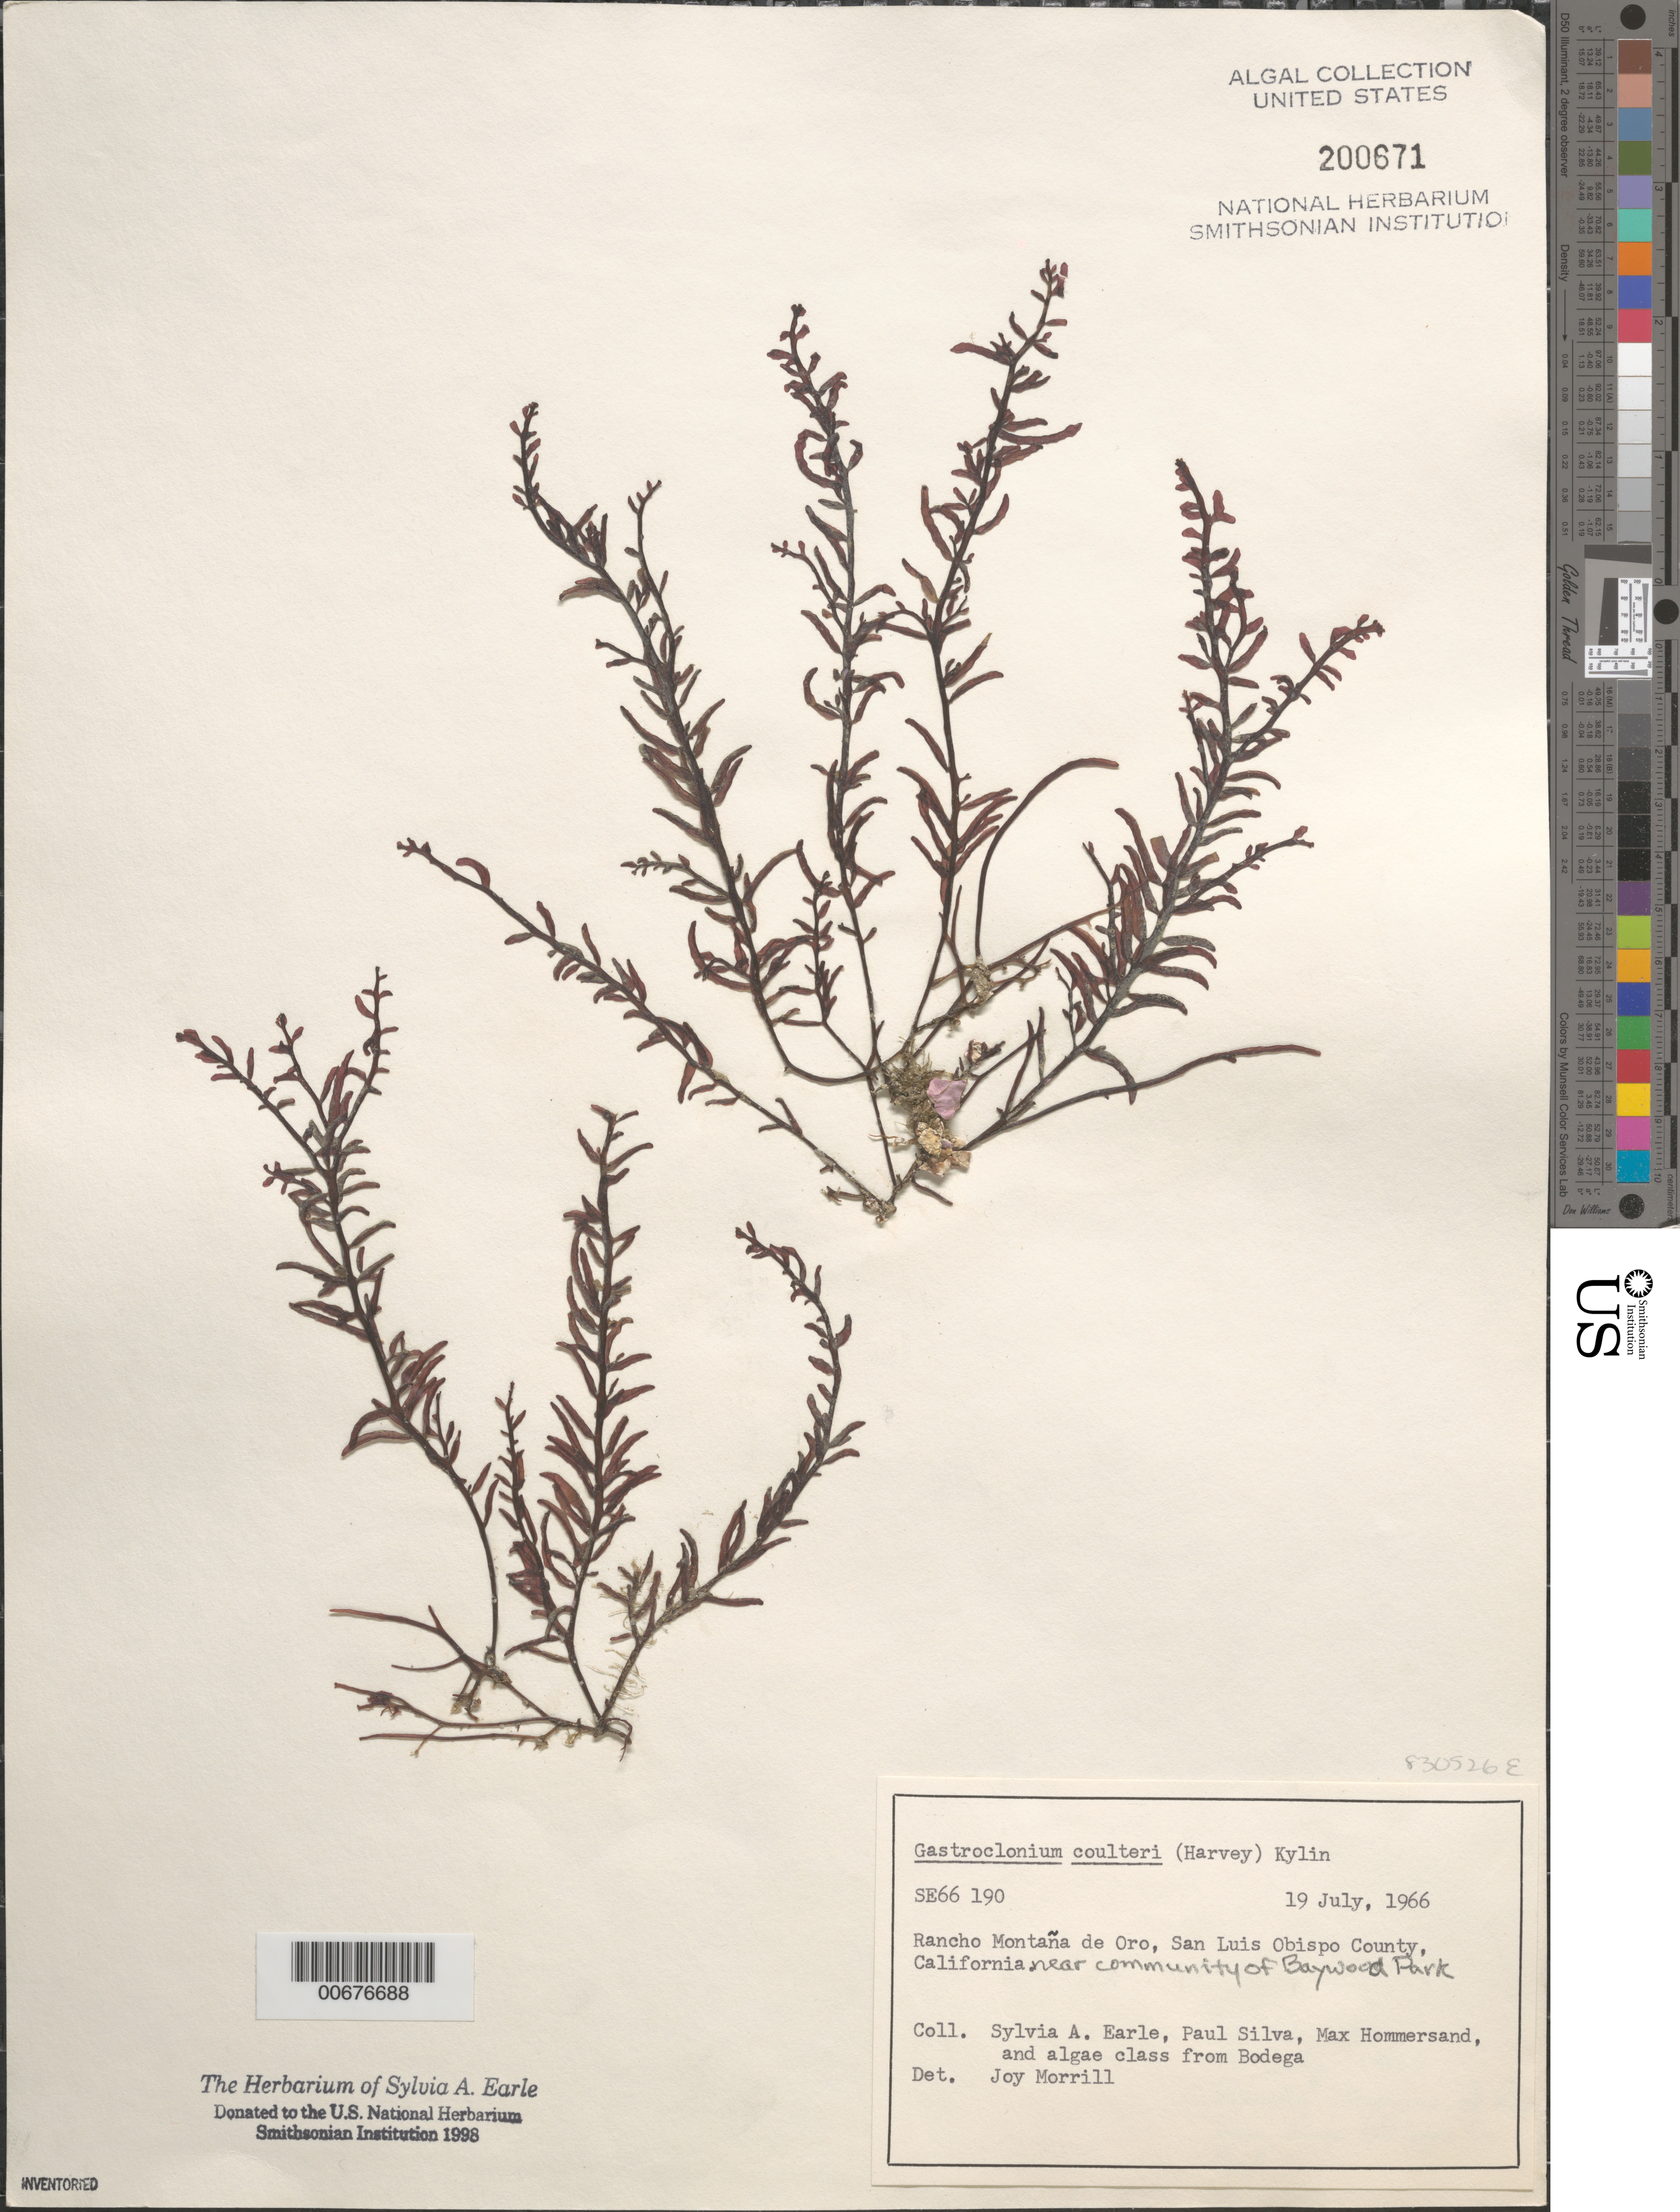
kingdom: Plantae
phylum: Rhodophyta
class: Florideophyceae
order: Rhodymeniales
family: Champiaceae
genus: Neogastroclonium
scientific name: Neogastroclonium subarticulatum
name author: (Turner) L. Le Gall et al.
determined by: Algae name updating Project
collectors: S. A. Earle, P. C. Silva, M. H. Hommersand & Bodega Algae Class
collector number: SE 66190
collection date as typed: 19 Jul 1966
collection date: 1966-07-19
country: United States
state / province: California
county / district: San Luis Obispo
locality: Rancho Montana de Oro, near Baywood Park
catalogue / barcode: US 200671